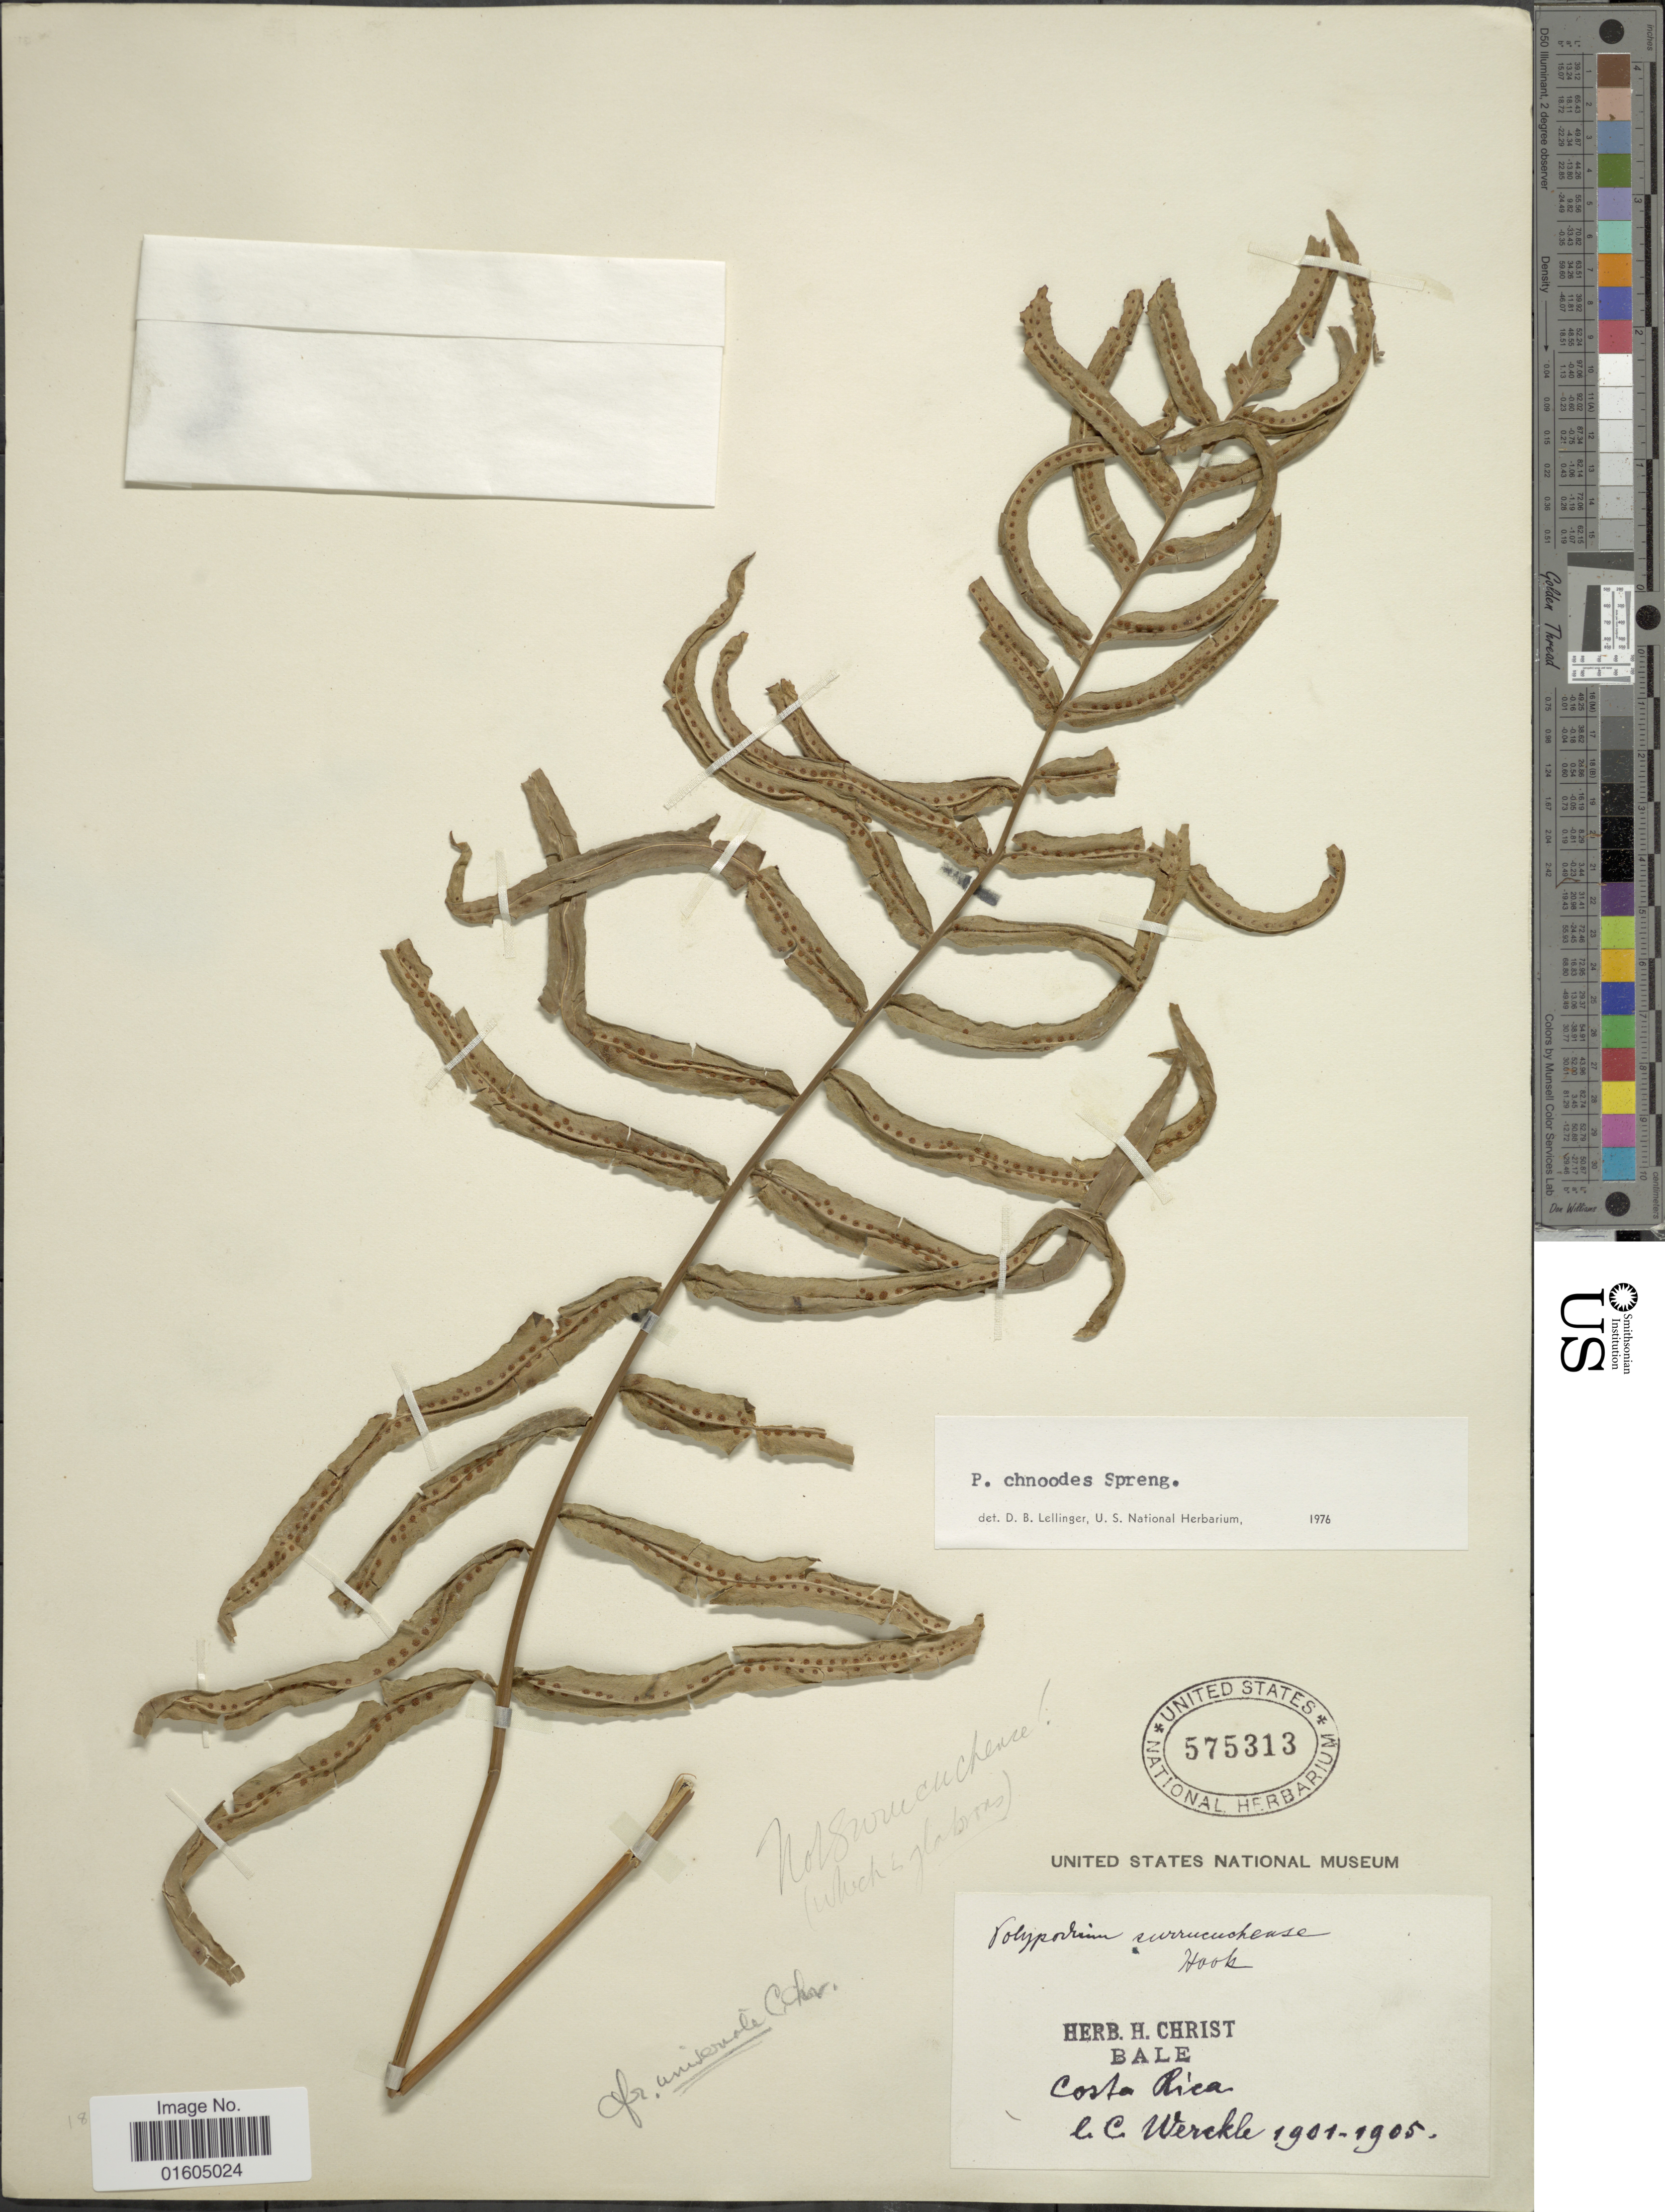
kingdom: Plantae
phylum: Tracheophyta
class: Polypodiopsida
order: Polypodiales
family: Polypodiaceae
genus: Serpocaulon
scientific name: Serpocaulon dissimile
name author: (L.) A.R. Sm.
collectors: C. C Wercklé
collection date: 1901/1905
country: Costa Rica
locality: Costa Rica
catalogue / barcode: US 575313